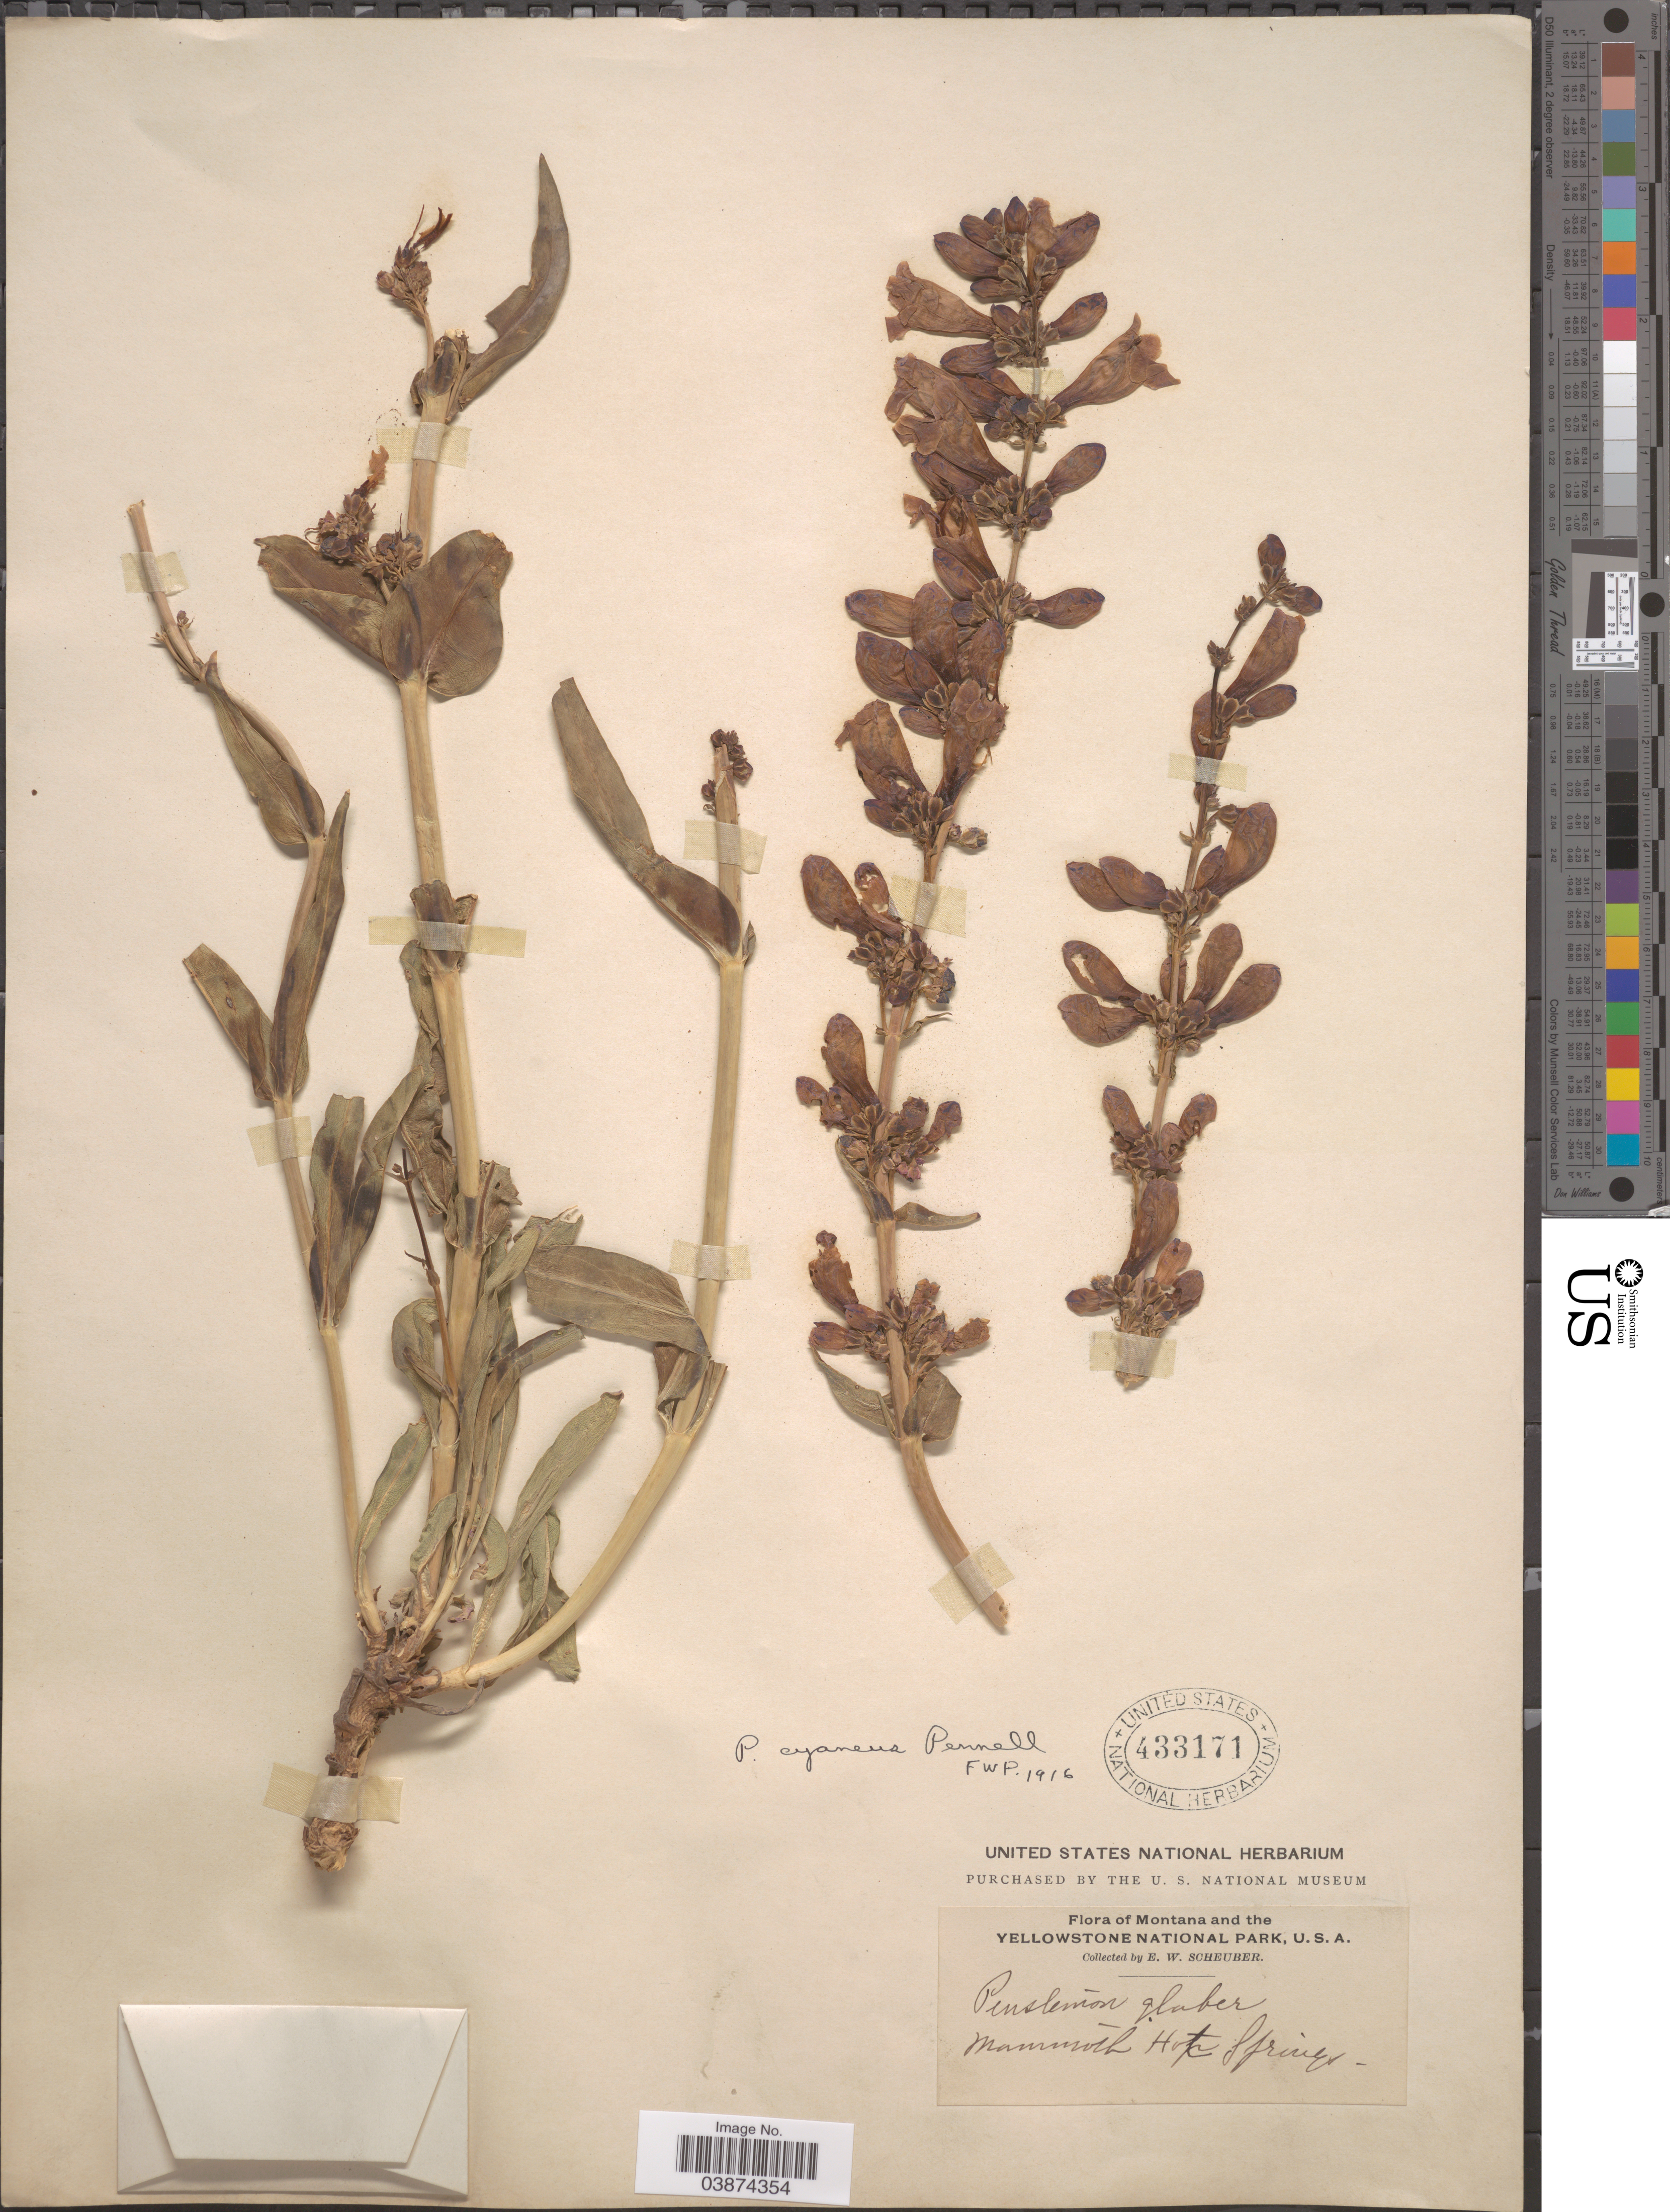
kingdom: Plantae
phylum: Tracheophyta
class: Magnoliopsida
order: Lamiales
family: Plantaginaceae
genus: Penstemon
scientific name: Penstemon cyaneus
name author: Pennell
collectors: E. Scheuber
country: United States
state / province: Montana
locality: The Yellowstone National Park. Mammoth Hot Springs.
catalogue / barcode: US 433171